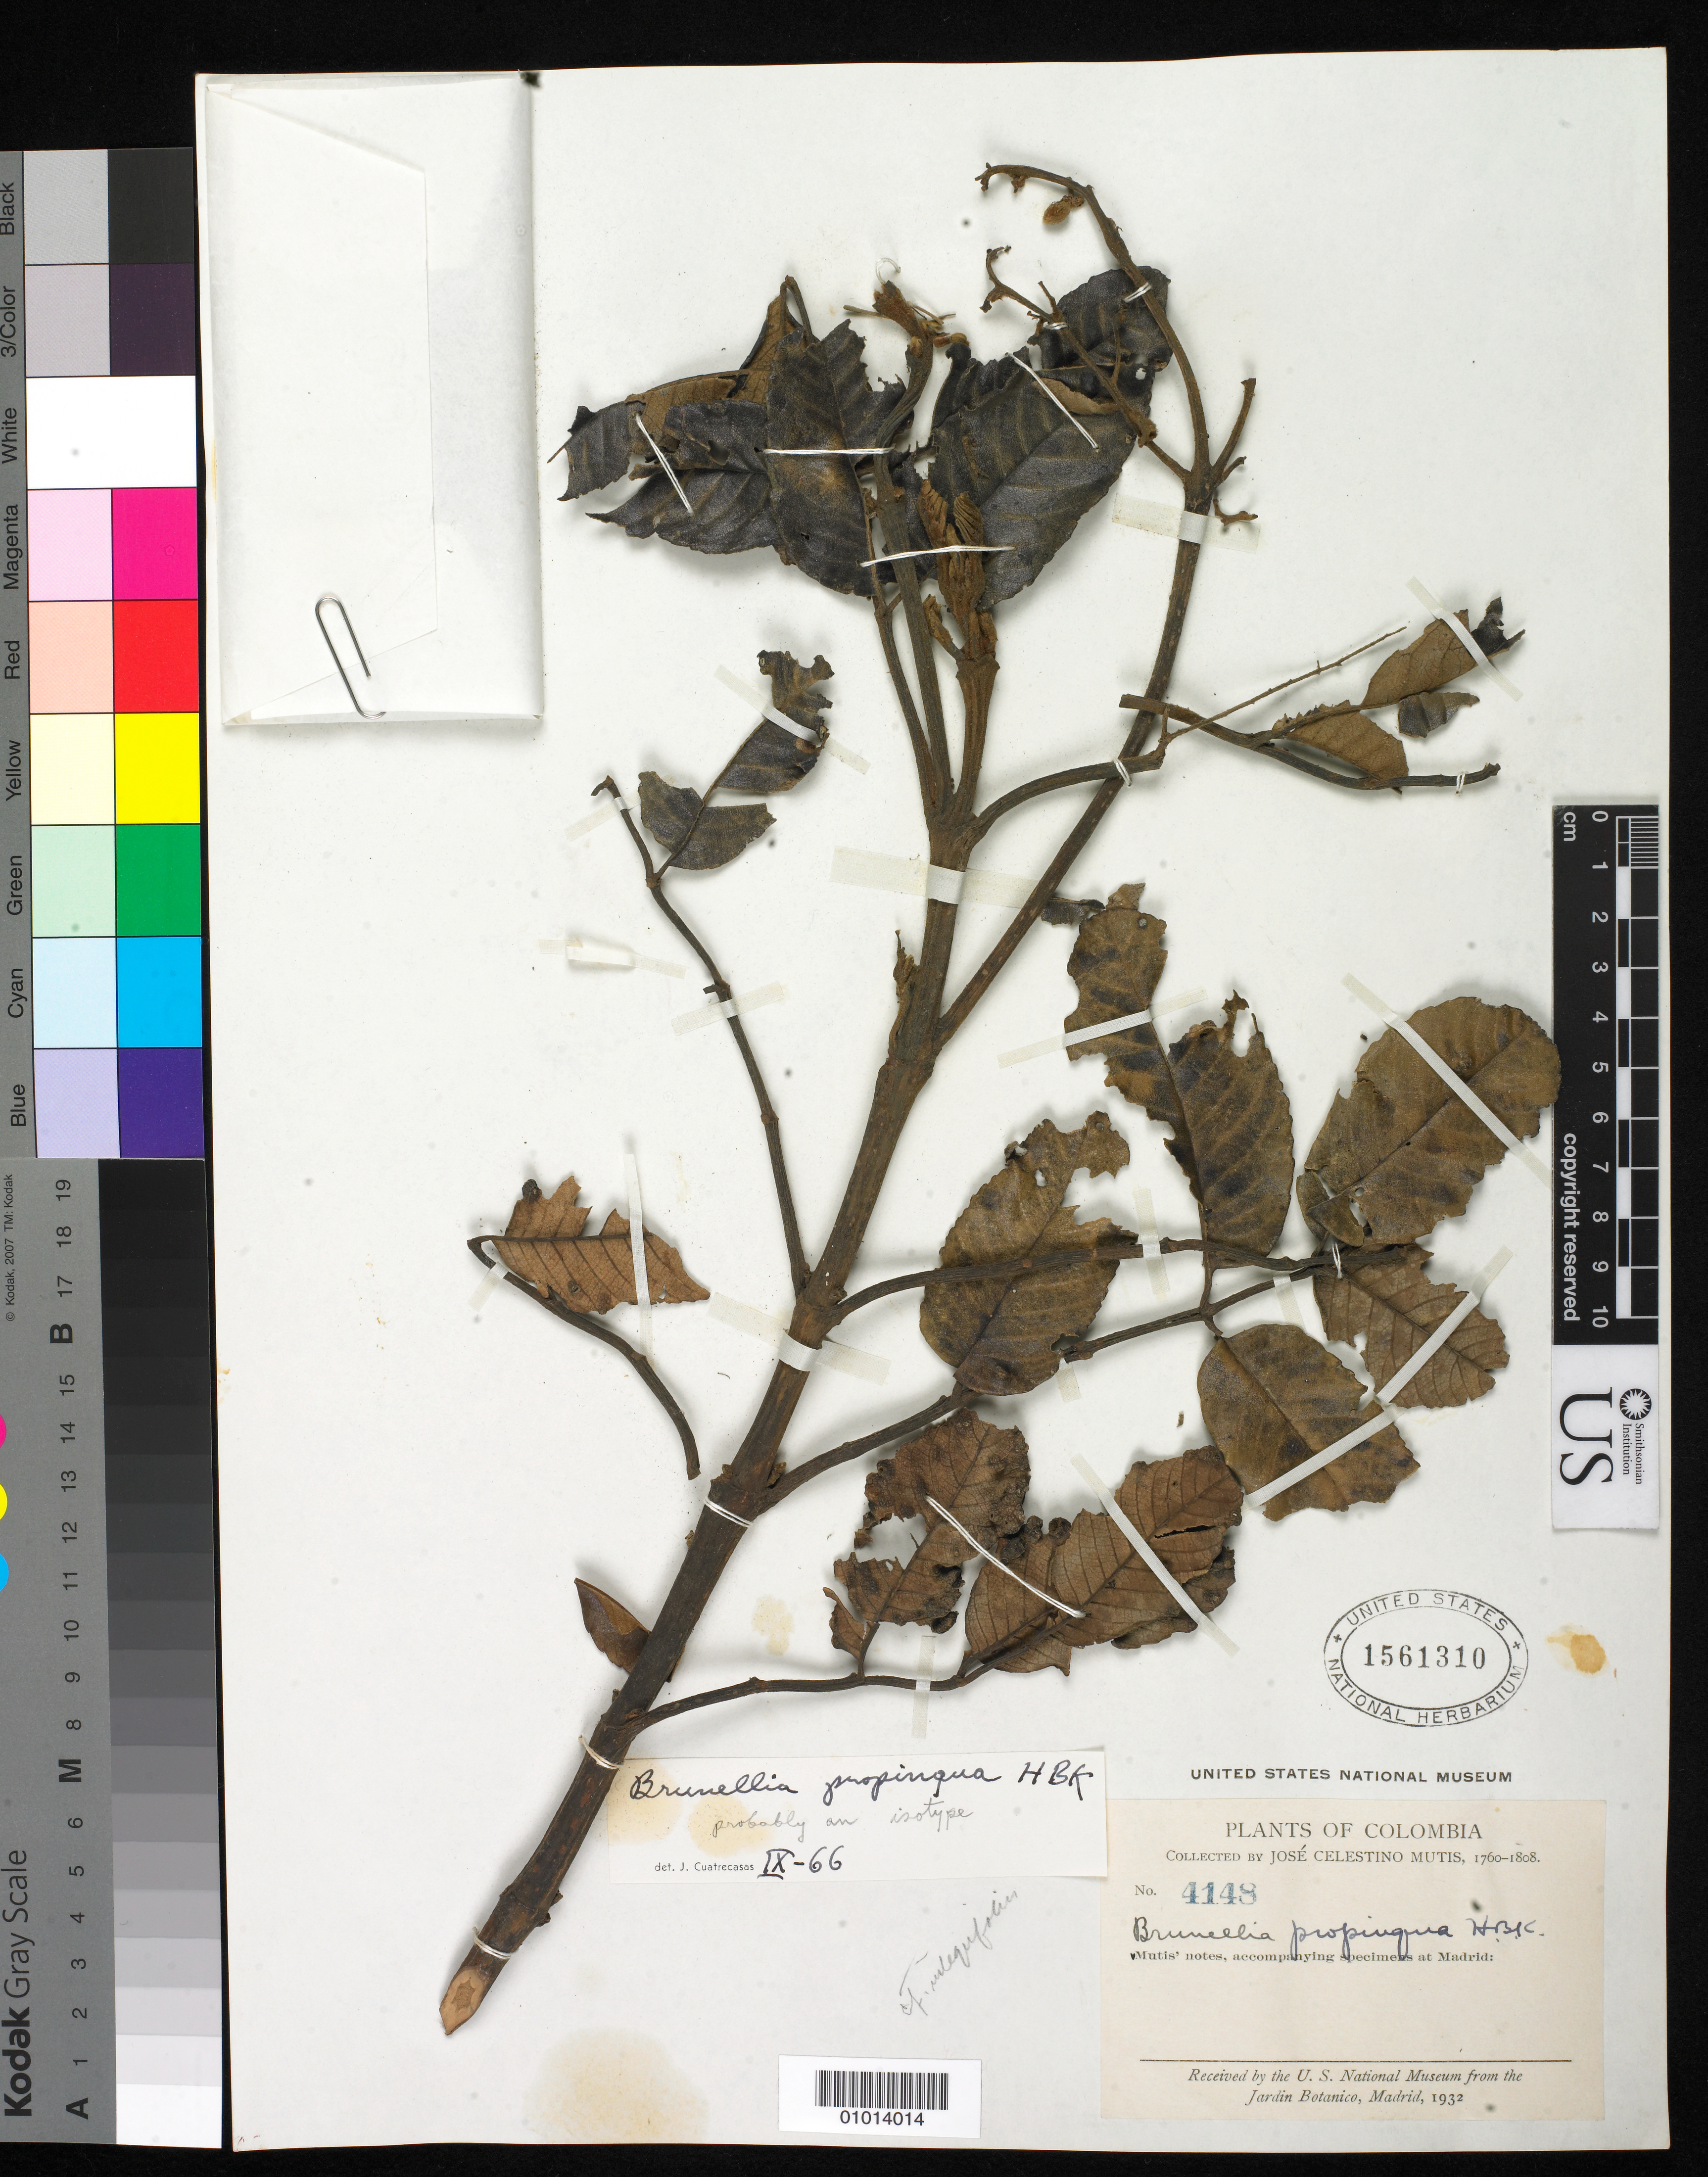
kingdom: Plantae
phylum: Tracheophyta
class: Magnoliopsida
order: Oxalidales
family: Brunelliaceae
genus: Brunellia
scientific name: Brunellia propinqua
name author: Kunth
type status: Possible Type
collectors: J. C. B. Mutis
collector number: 4148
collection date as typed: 1760 to 1808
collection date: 1760/1808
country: Colombia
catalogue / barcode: US 1561310